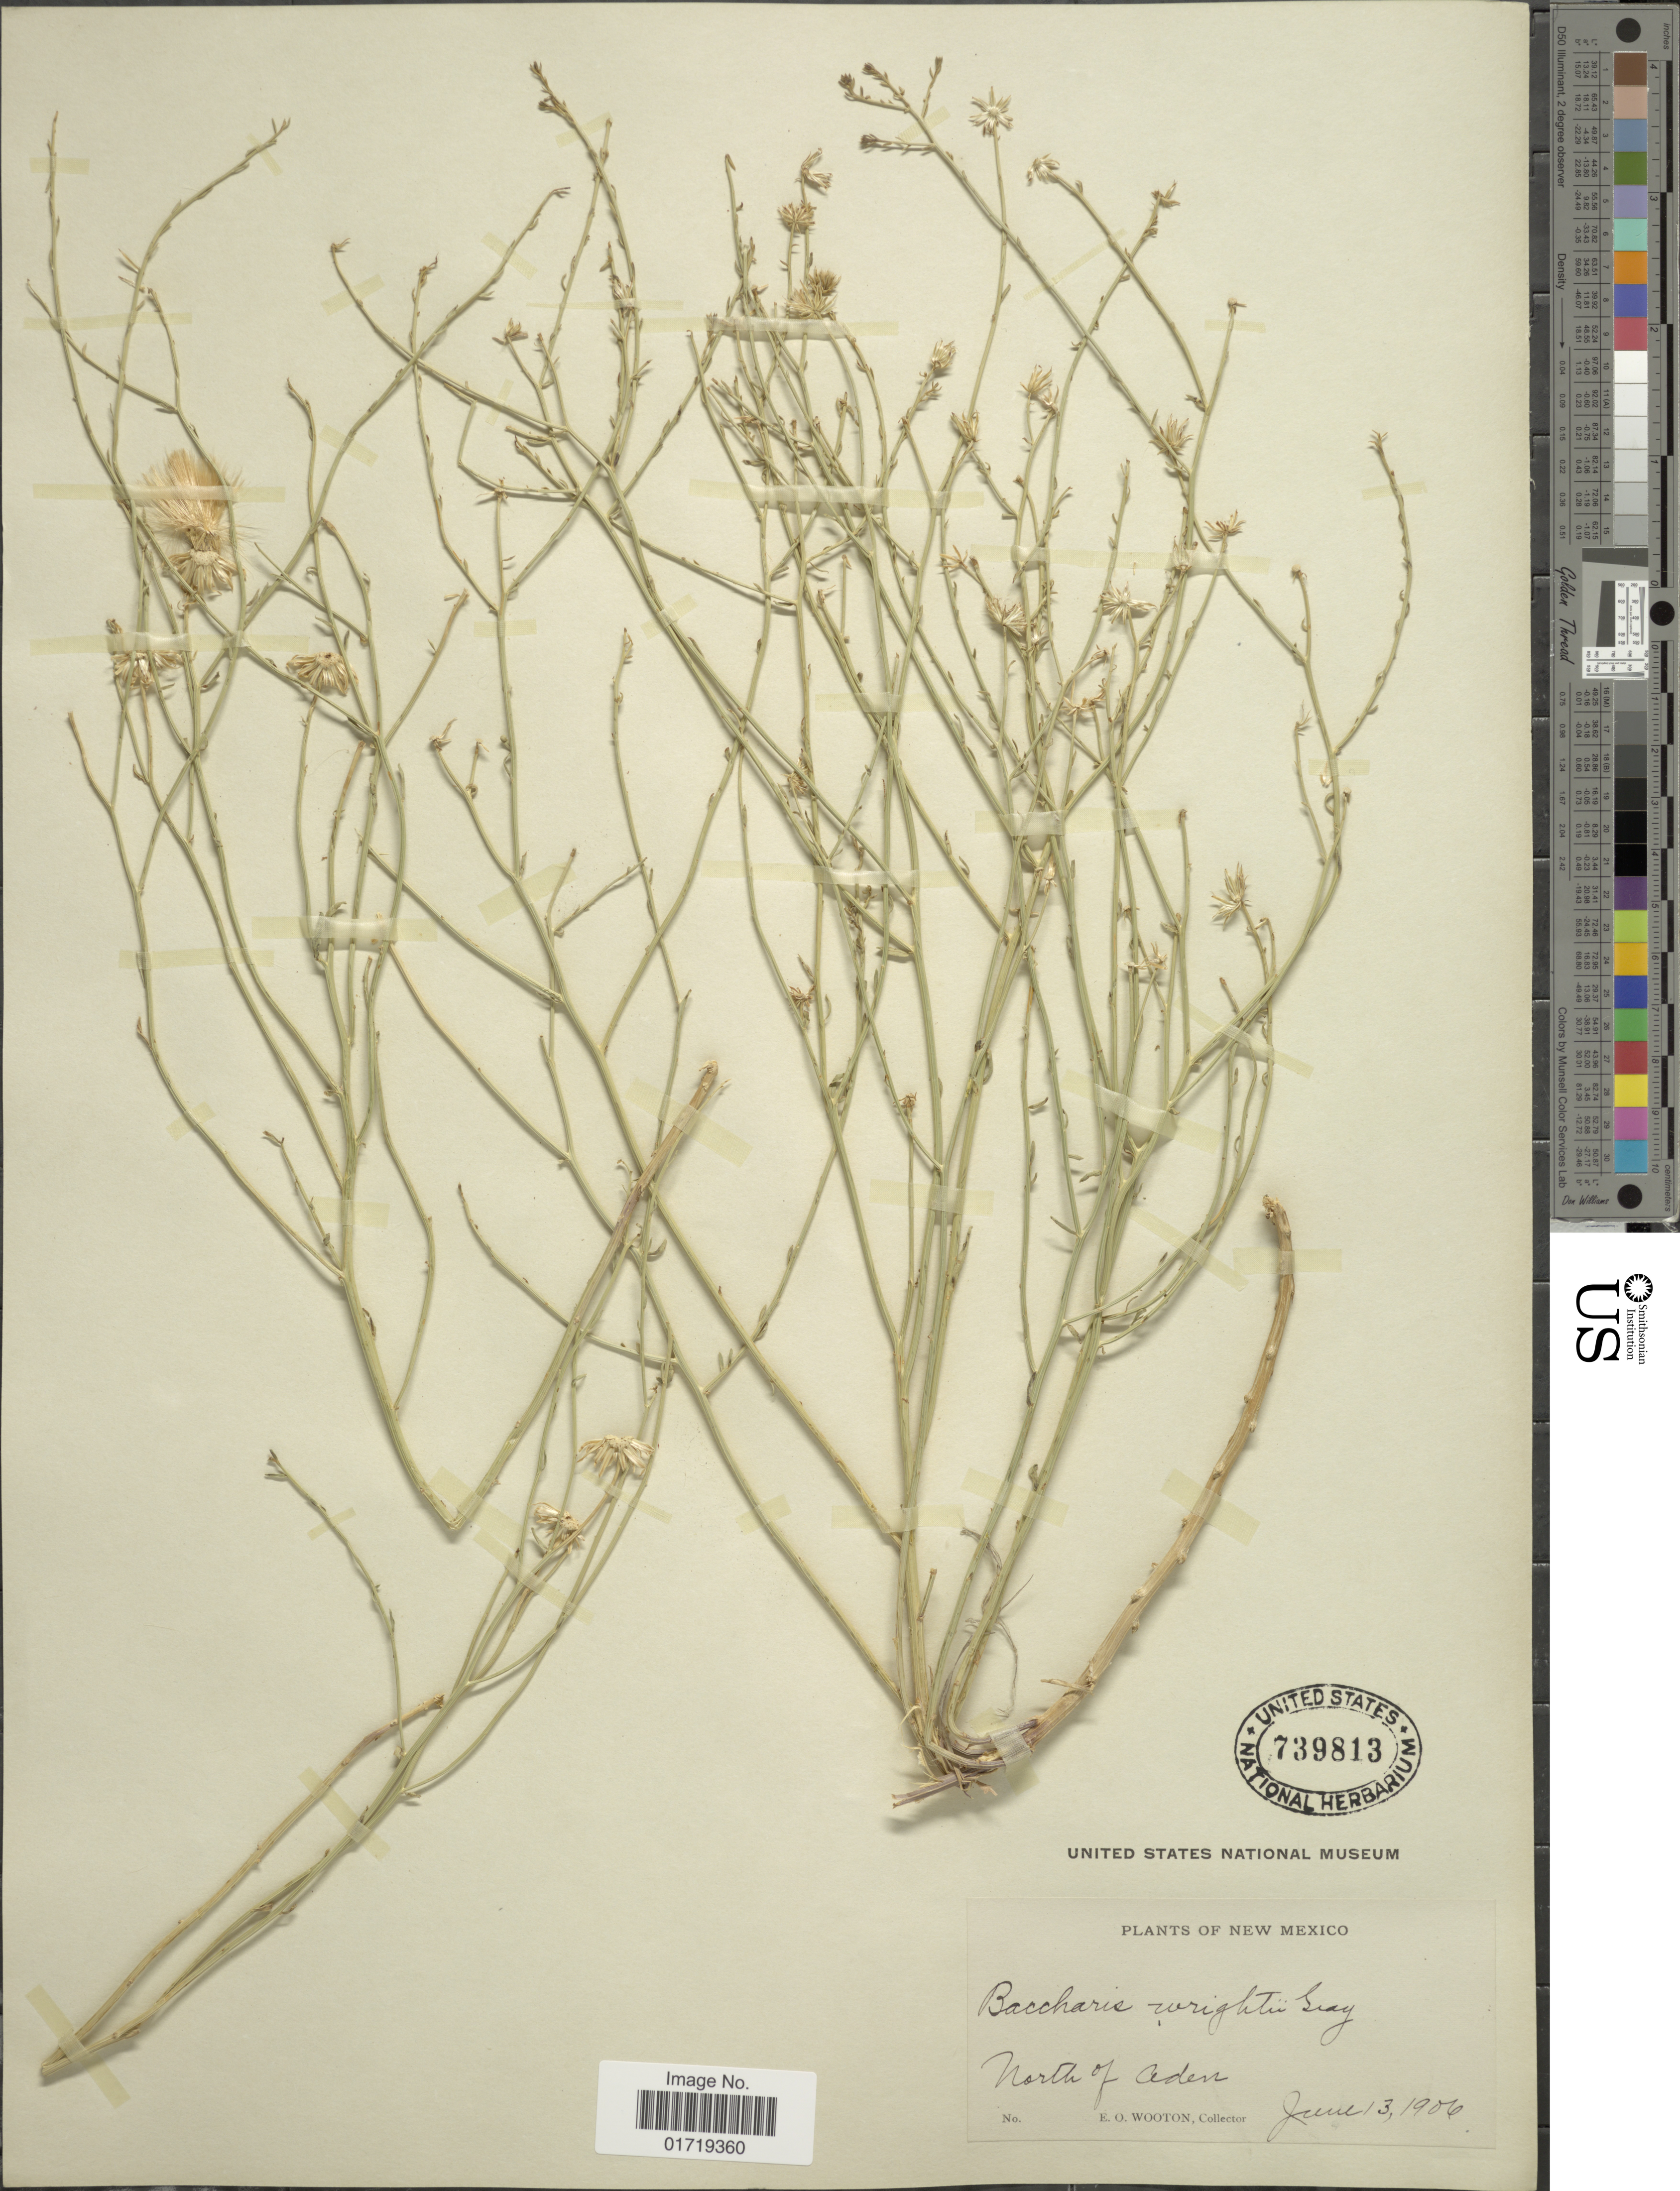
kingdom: Plantae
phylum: Tracheophyta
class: Magnoliopsida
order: Asterales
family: Asteraceae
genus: Baccharis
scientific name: Baccharis wrightii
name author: A. Gray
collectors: E. O. Wooton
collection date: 1906-06-13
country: United States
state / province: New Mexico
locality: North of Aden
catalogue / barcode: US 739813